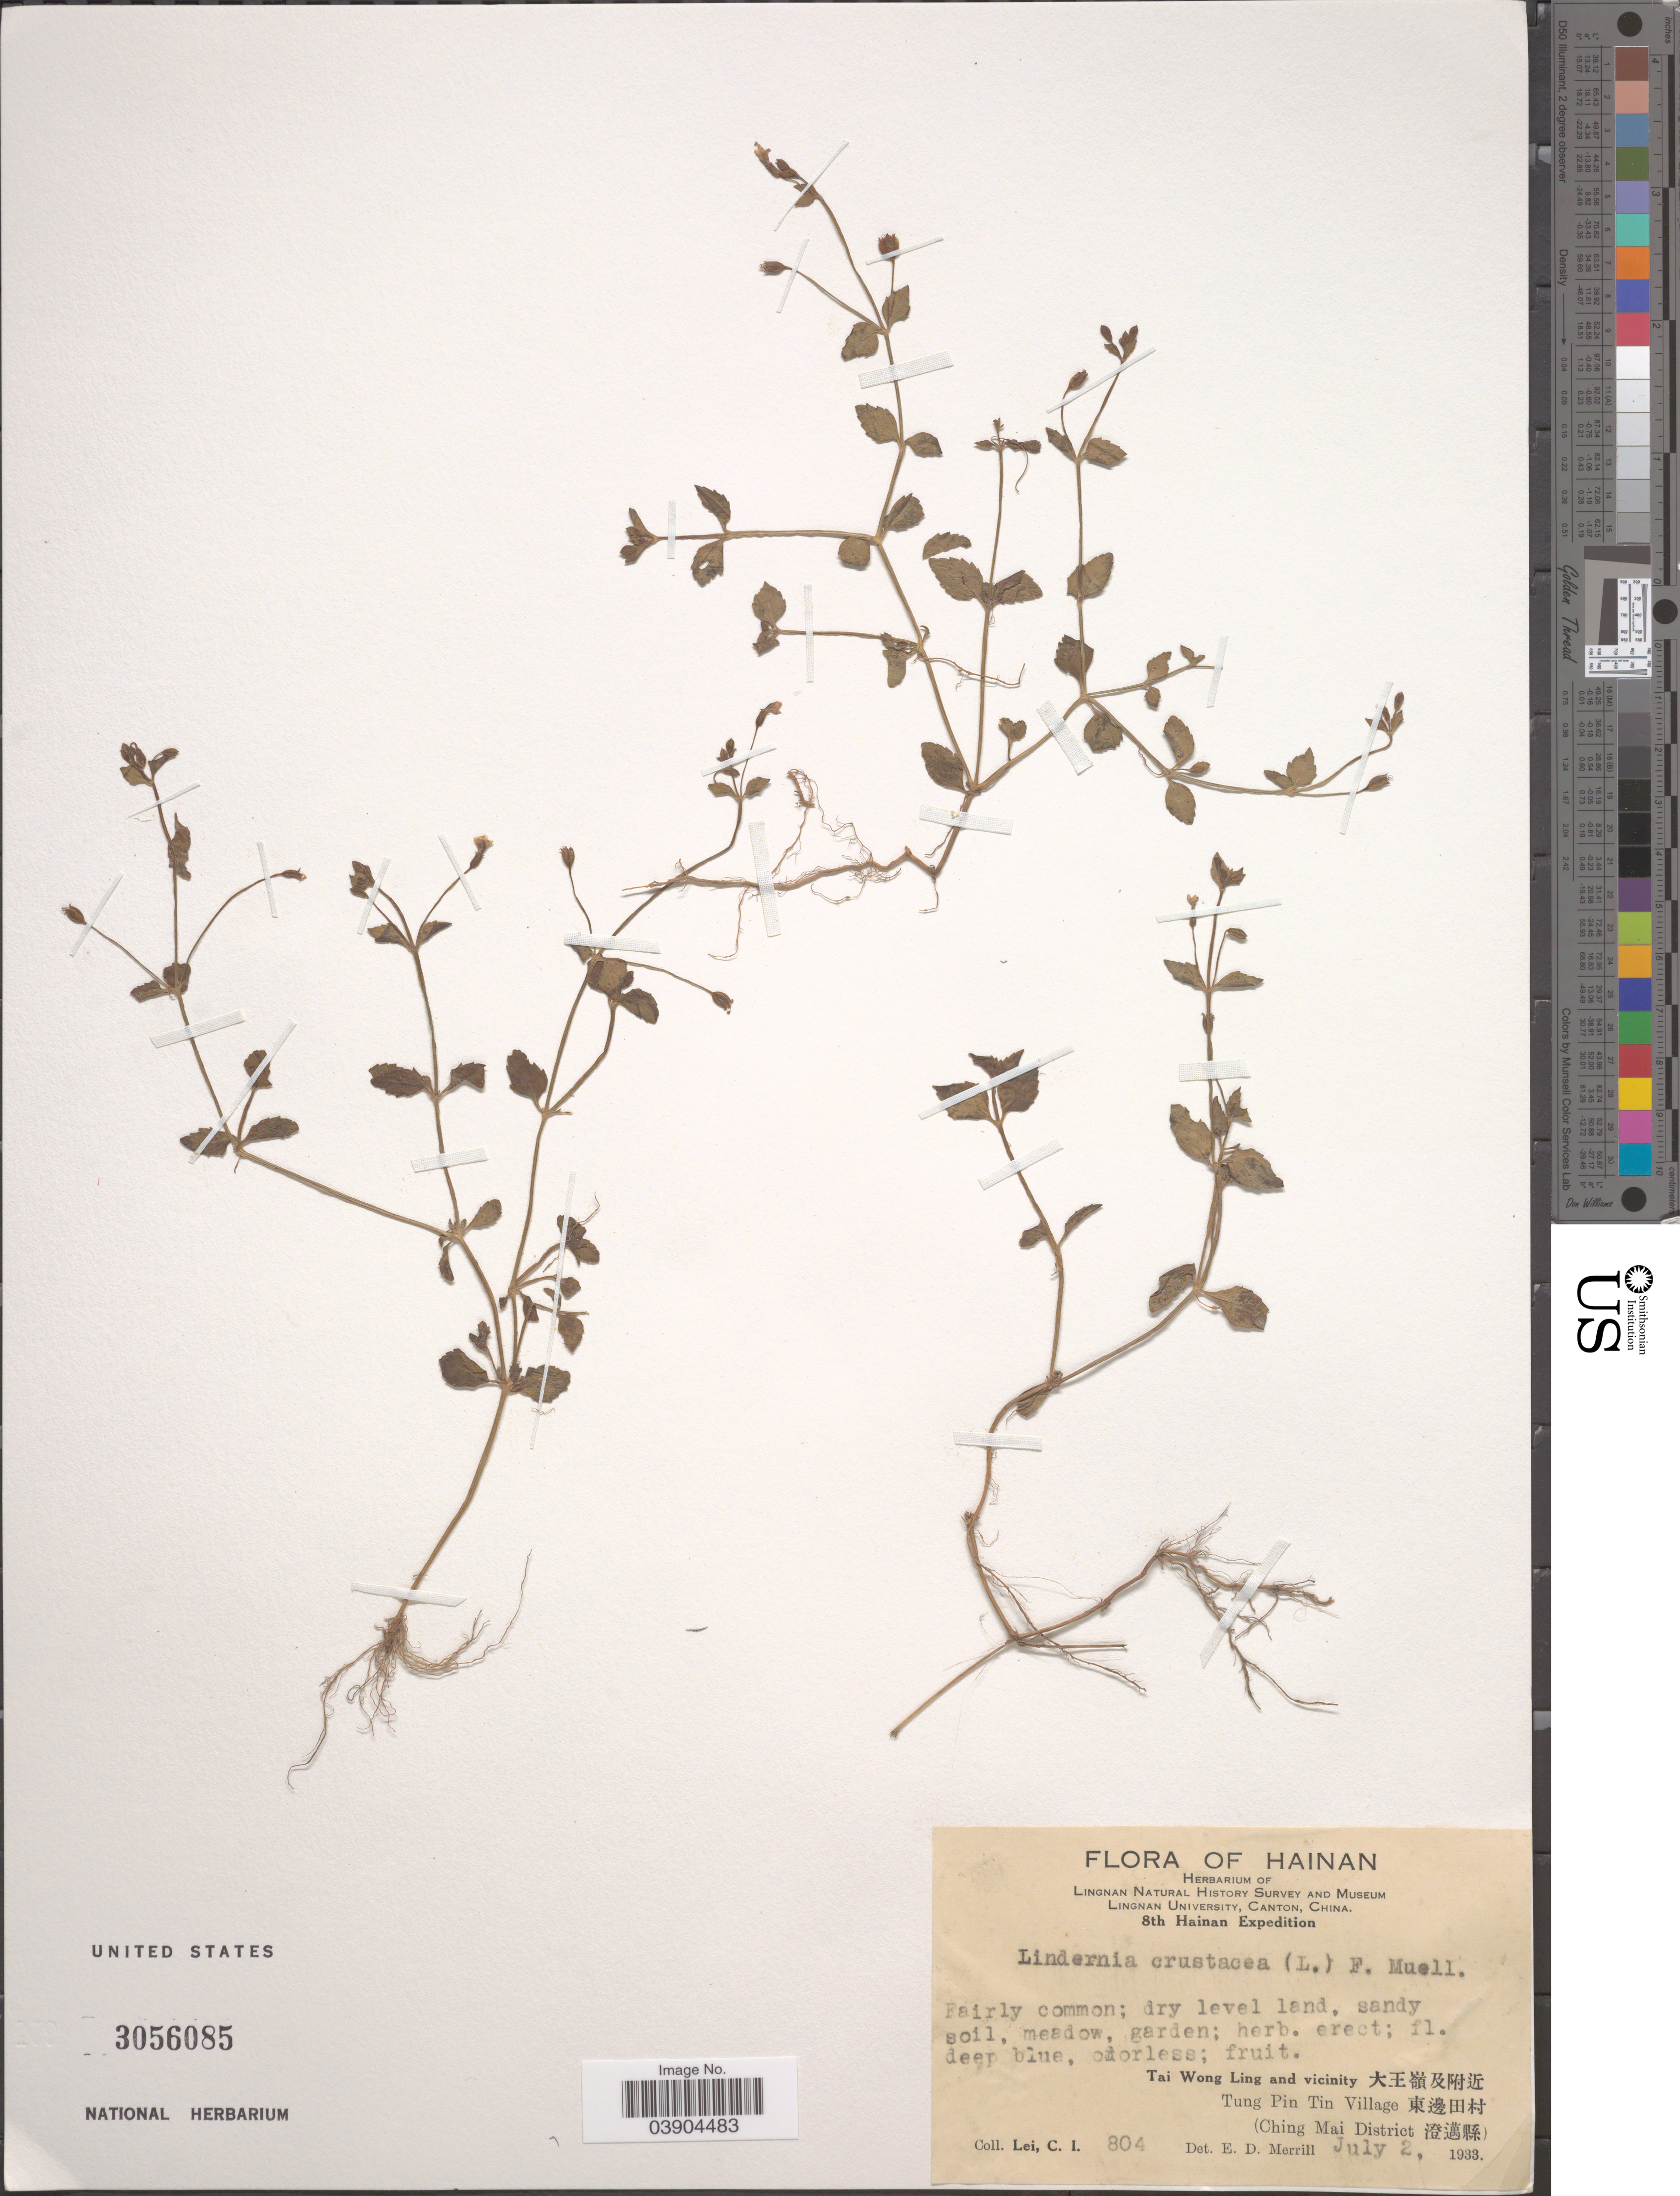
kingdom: Plantae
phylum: Tracheophyta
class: Magnoliopsida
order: Lamiales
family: Linderniaceae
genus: Lindernia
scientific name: Lindernia crustacea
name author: (L.) F. Muell.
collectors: C. I. Lei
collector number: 804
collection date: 1933-07-02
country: China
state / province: Hainan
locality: Tai Wong Ling and vicinity X. Tung Pin Tin Village X. (Chin Mai District X).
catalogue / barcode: US 3056085